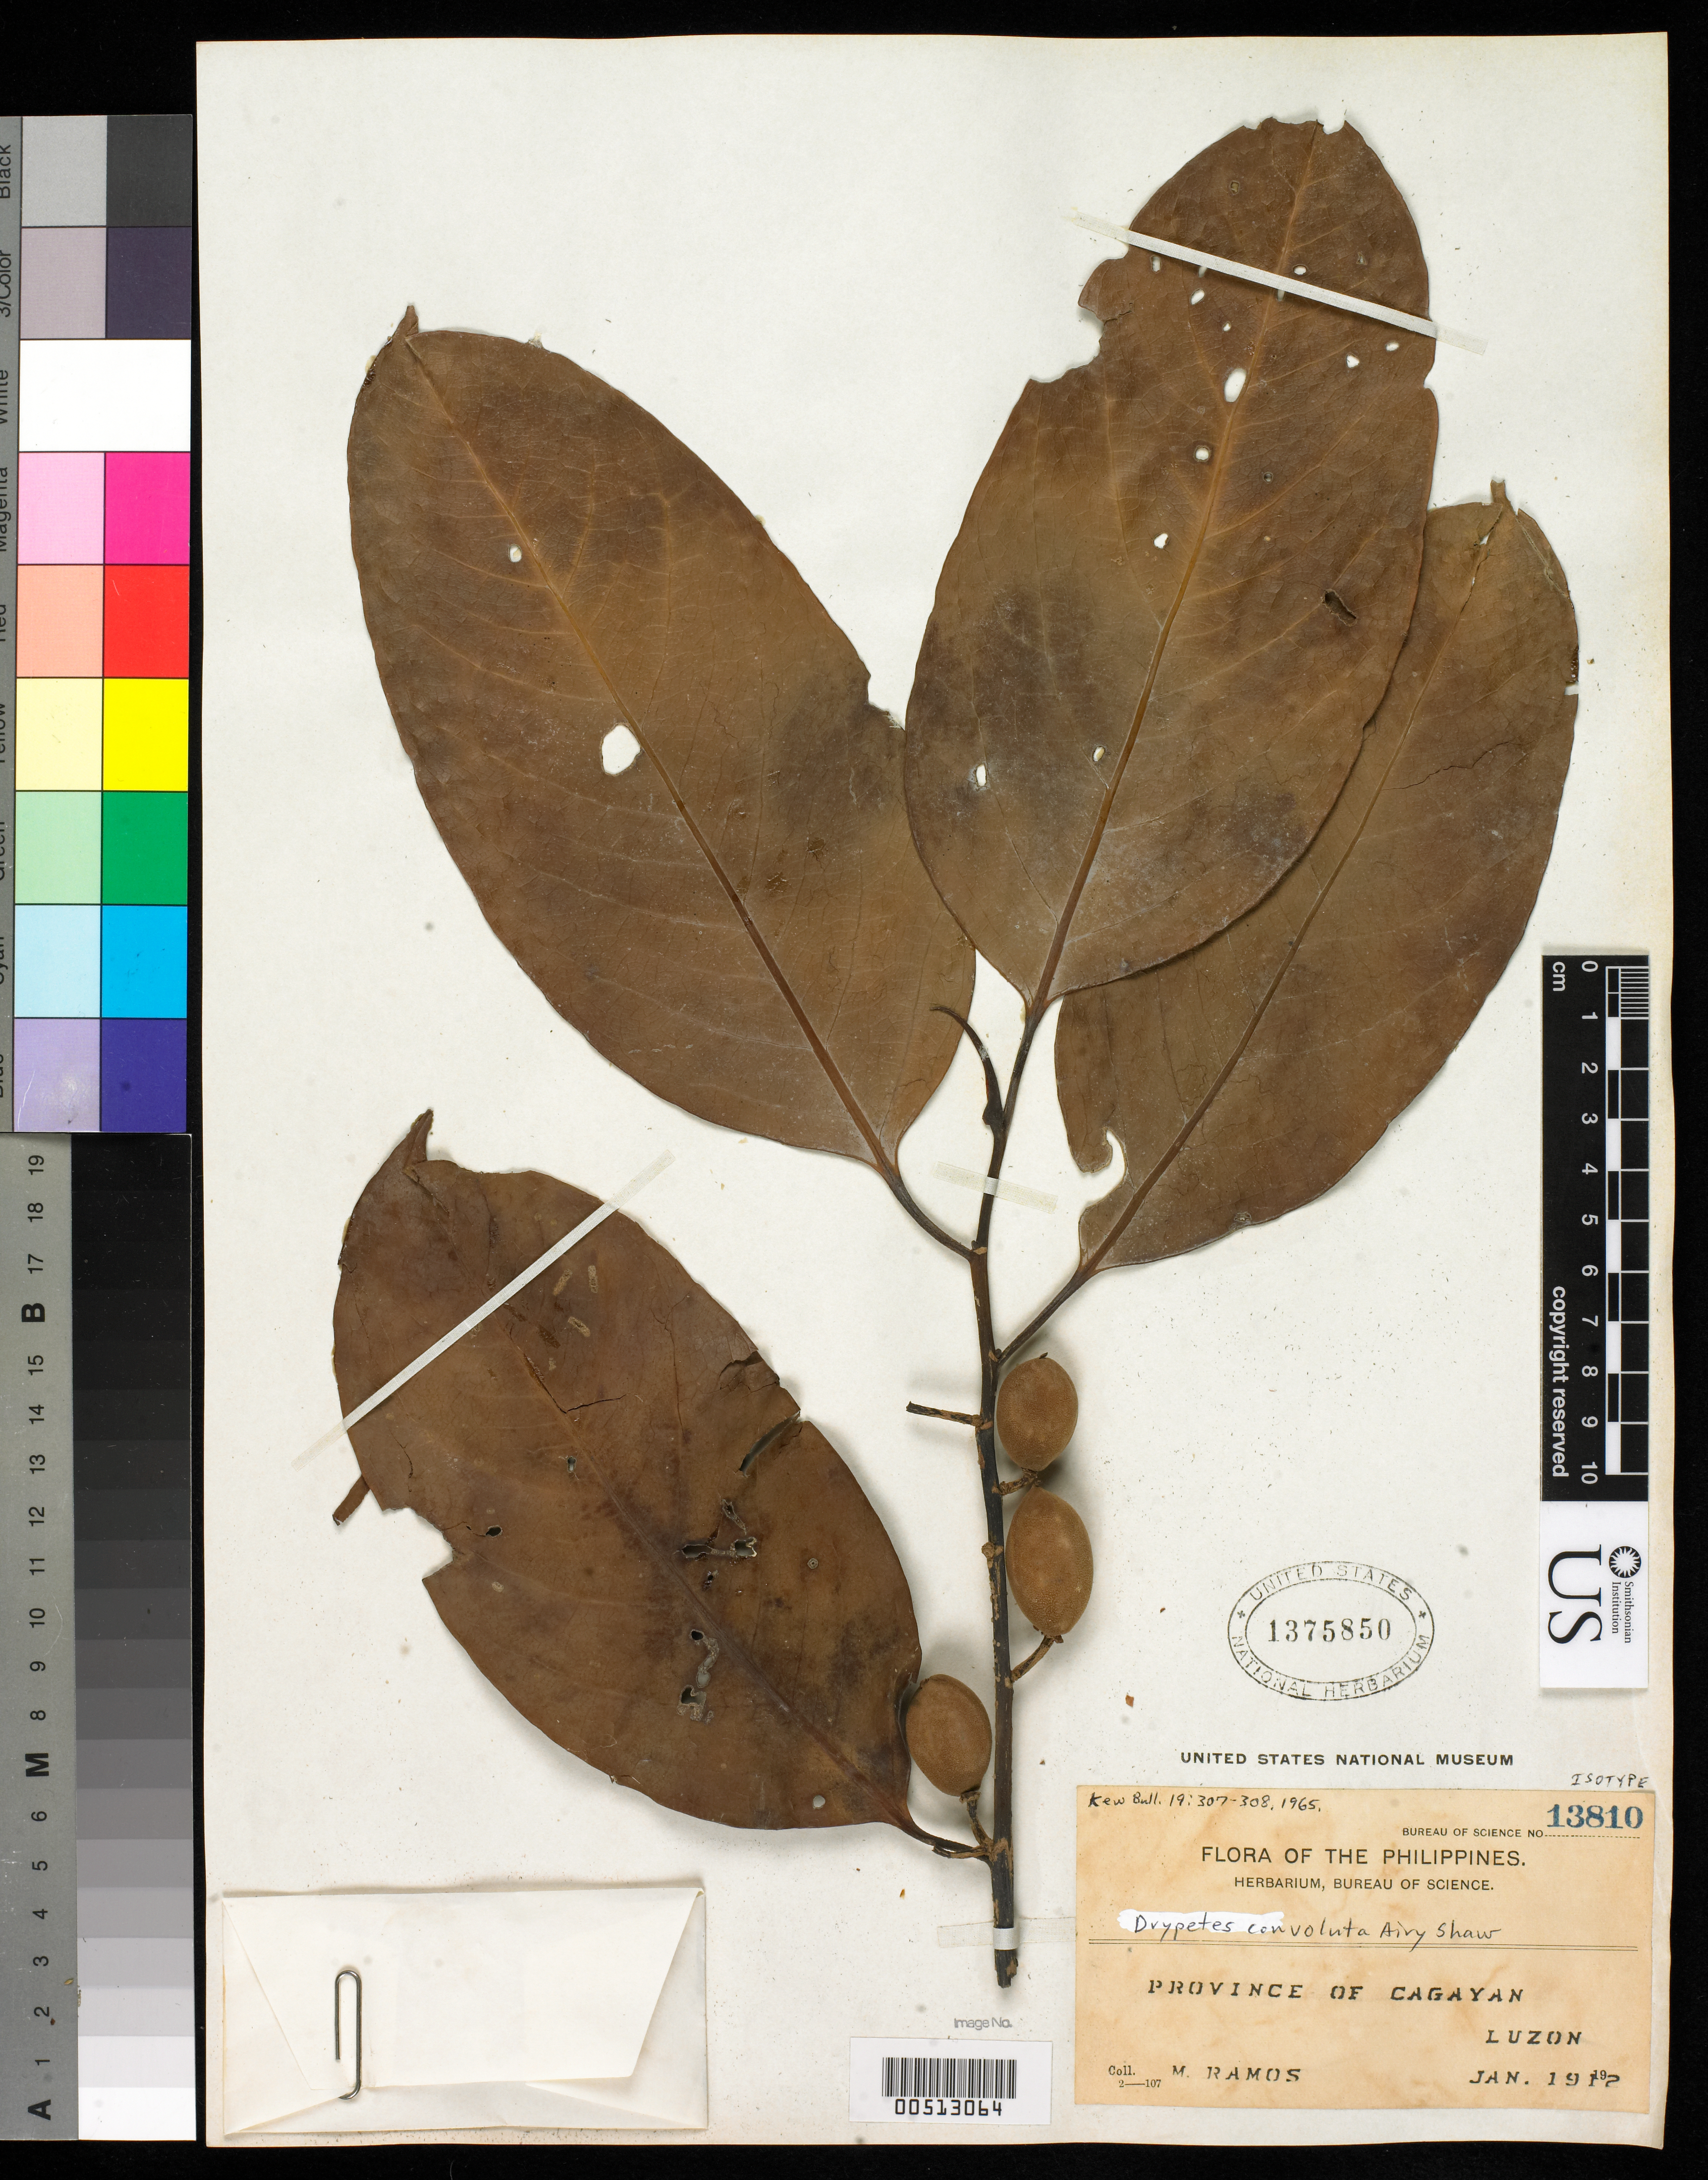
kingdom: Plantae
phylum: Tracheophyta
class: Magnoliopsida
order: Malpighiales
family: Putranjivaceae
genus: Drypetes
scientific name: Drypetes convoluta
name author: Airy Shaw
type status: Isotype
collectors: M. Ramos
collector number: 13810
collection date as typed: Jan 1912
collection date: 1912-01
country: Philippines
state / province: Cagayan Valley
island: Luzon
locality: Cagayan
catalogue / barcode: US 1375850